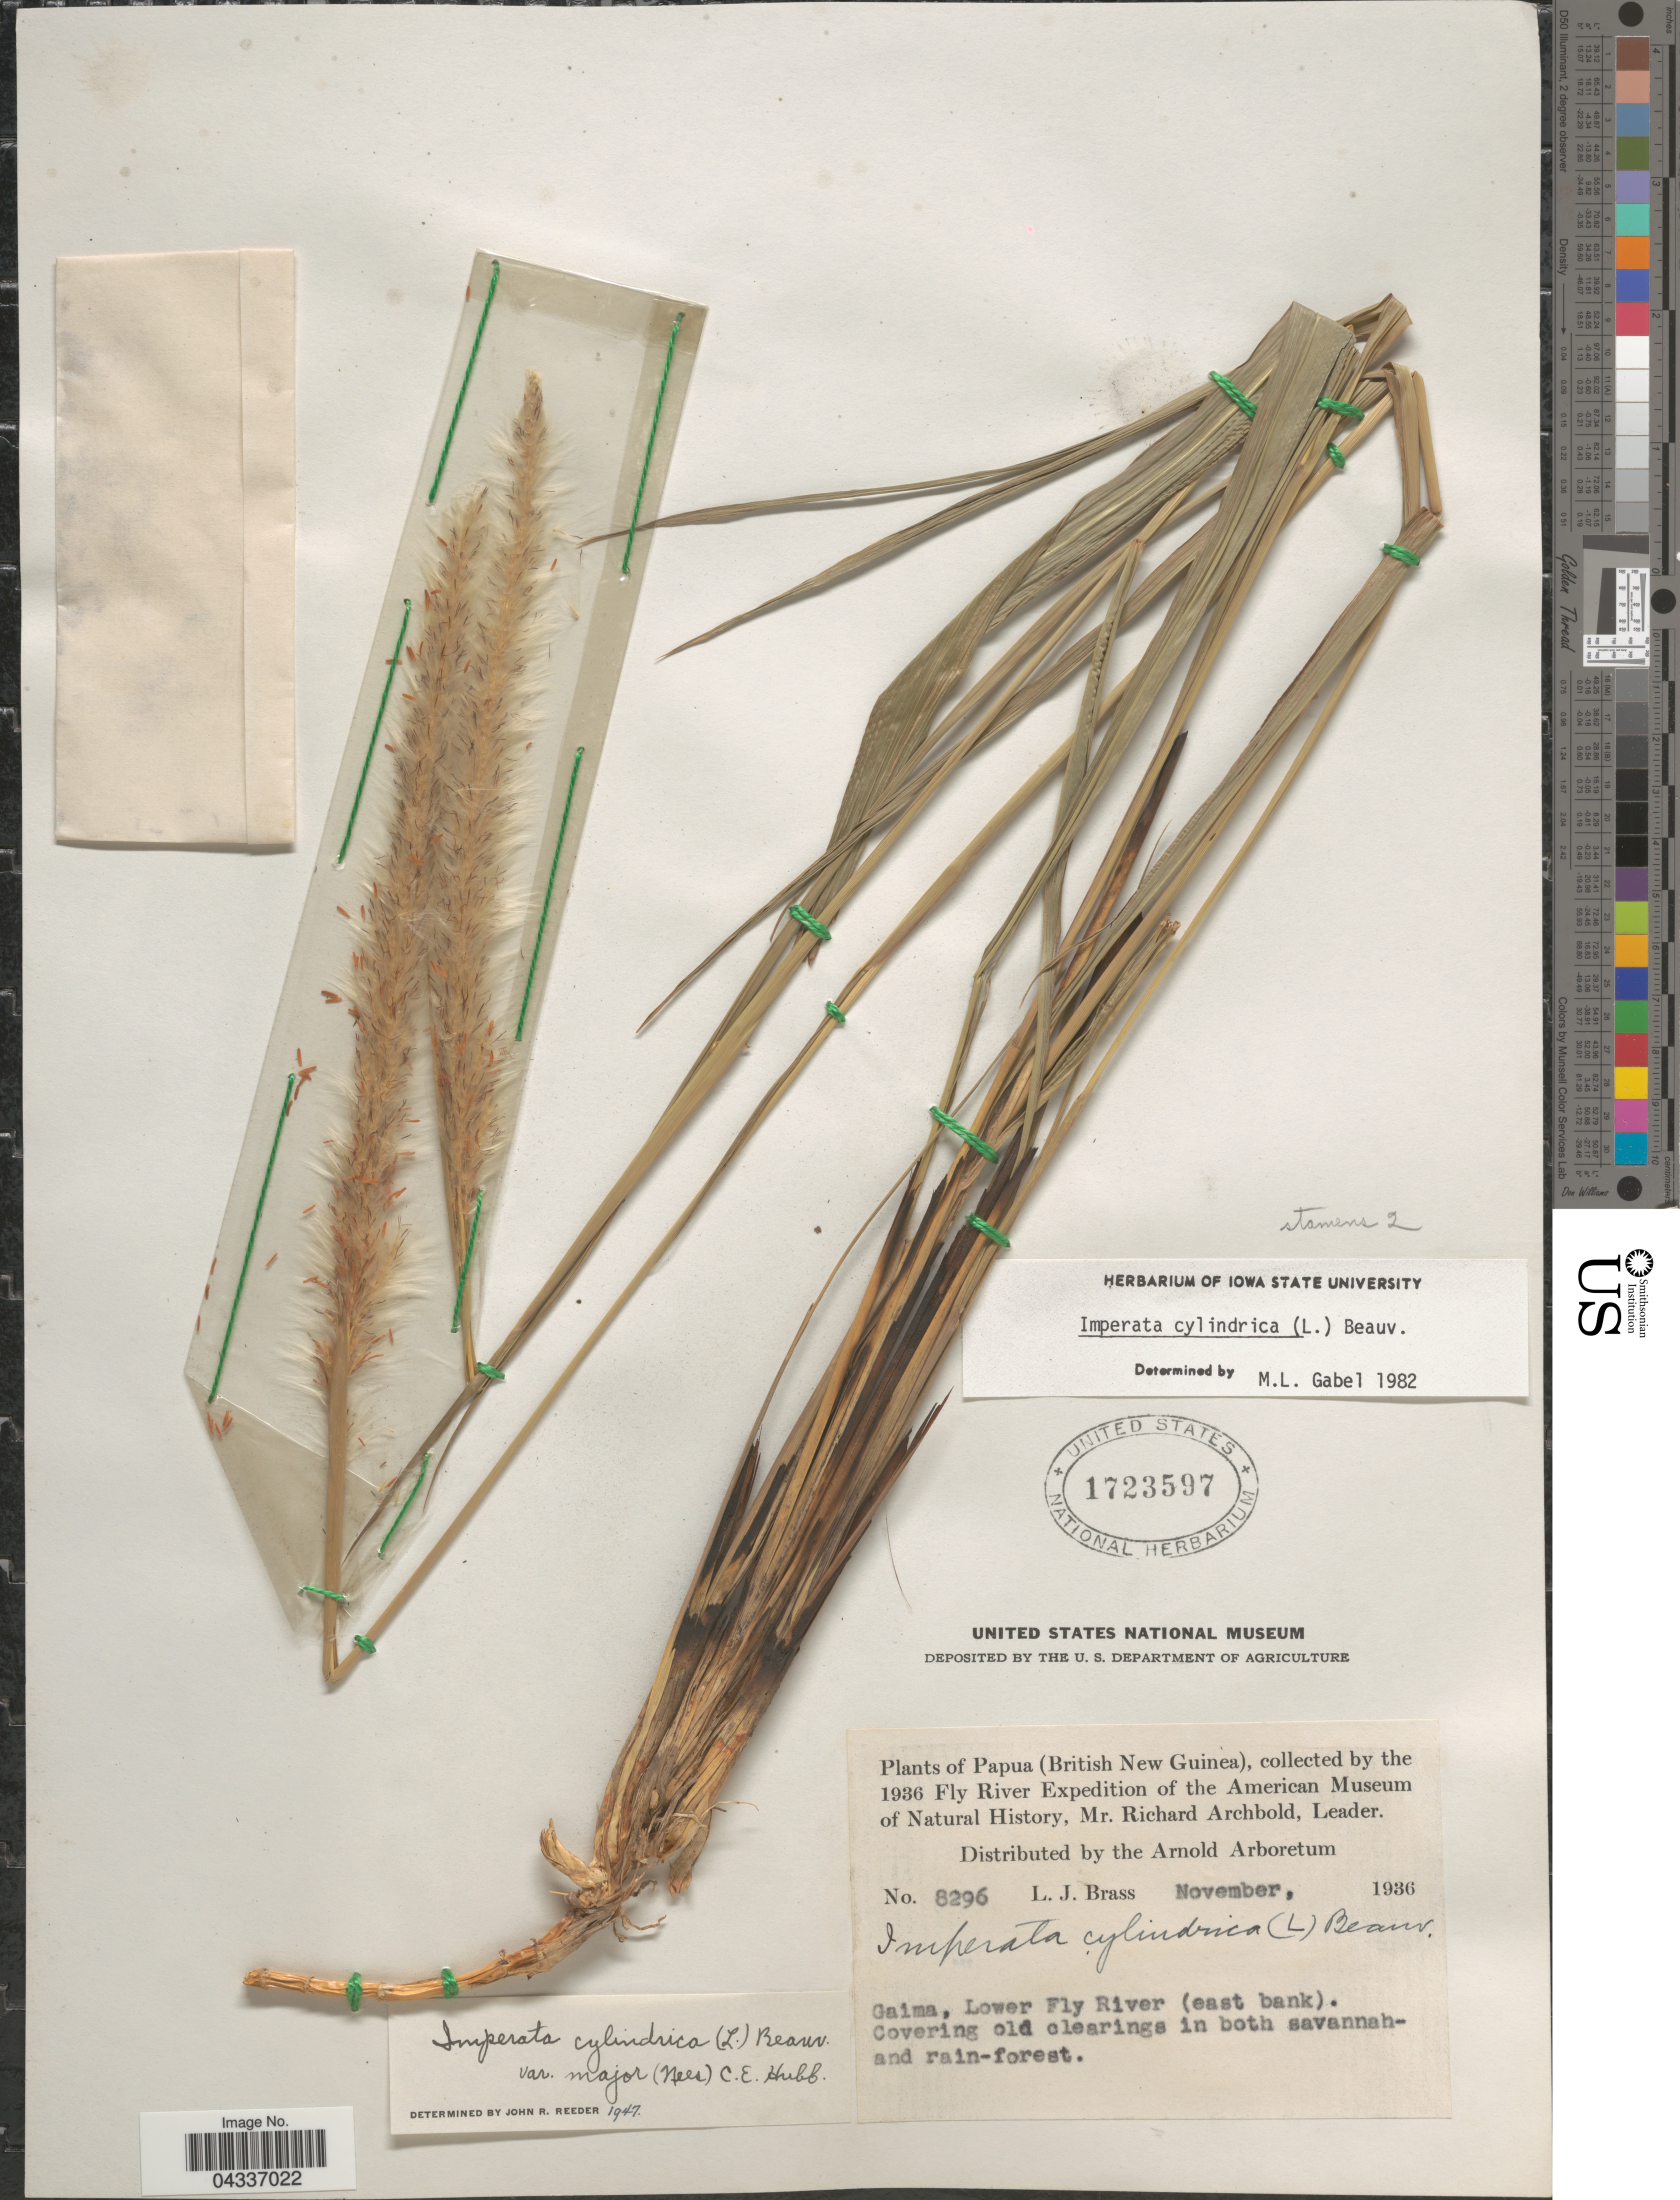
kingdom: Plantae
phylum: Tracheophyta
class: Liliopsida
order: Poales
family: Poaceae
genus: Imperata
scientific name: Imperata cylindrica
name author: (L.) P. Beauv.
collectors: L. J. Brass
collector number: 8296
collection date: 1936-11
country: Papua New Guinea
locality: Papua (British New Guinea). The 1936 Fly River Expedition. Gaima, Lower Fly River (east bank).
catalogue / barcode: US 1723597